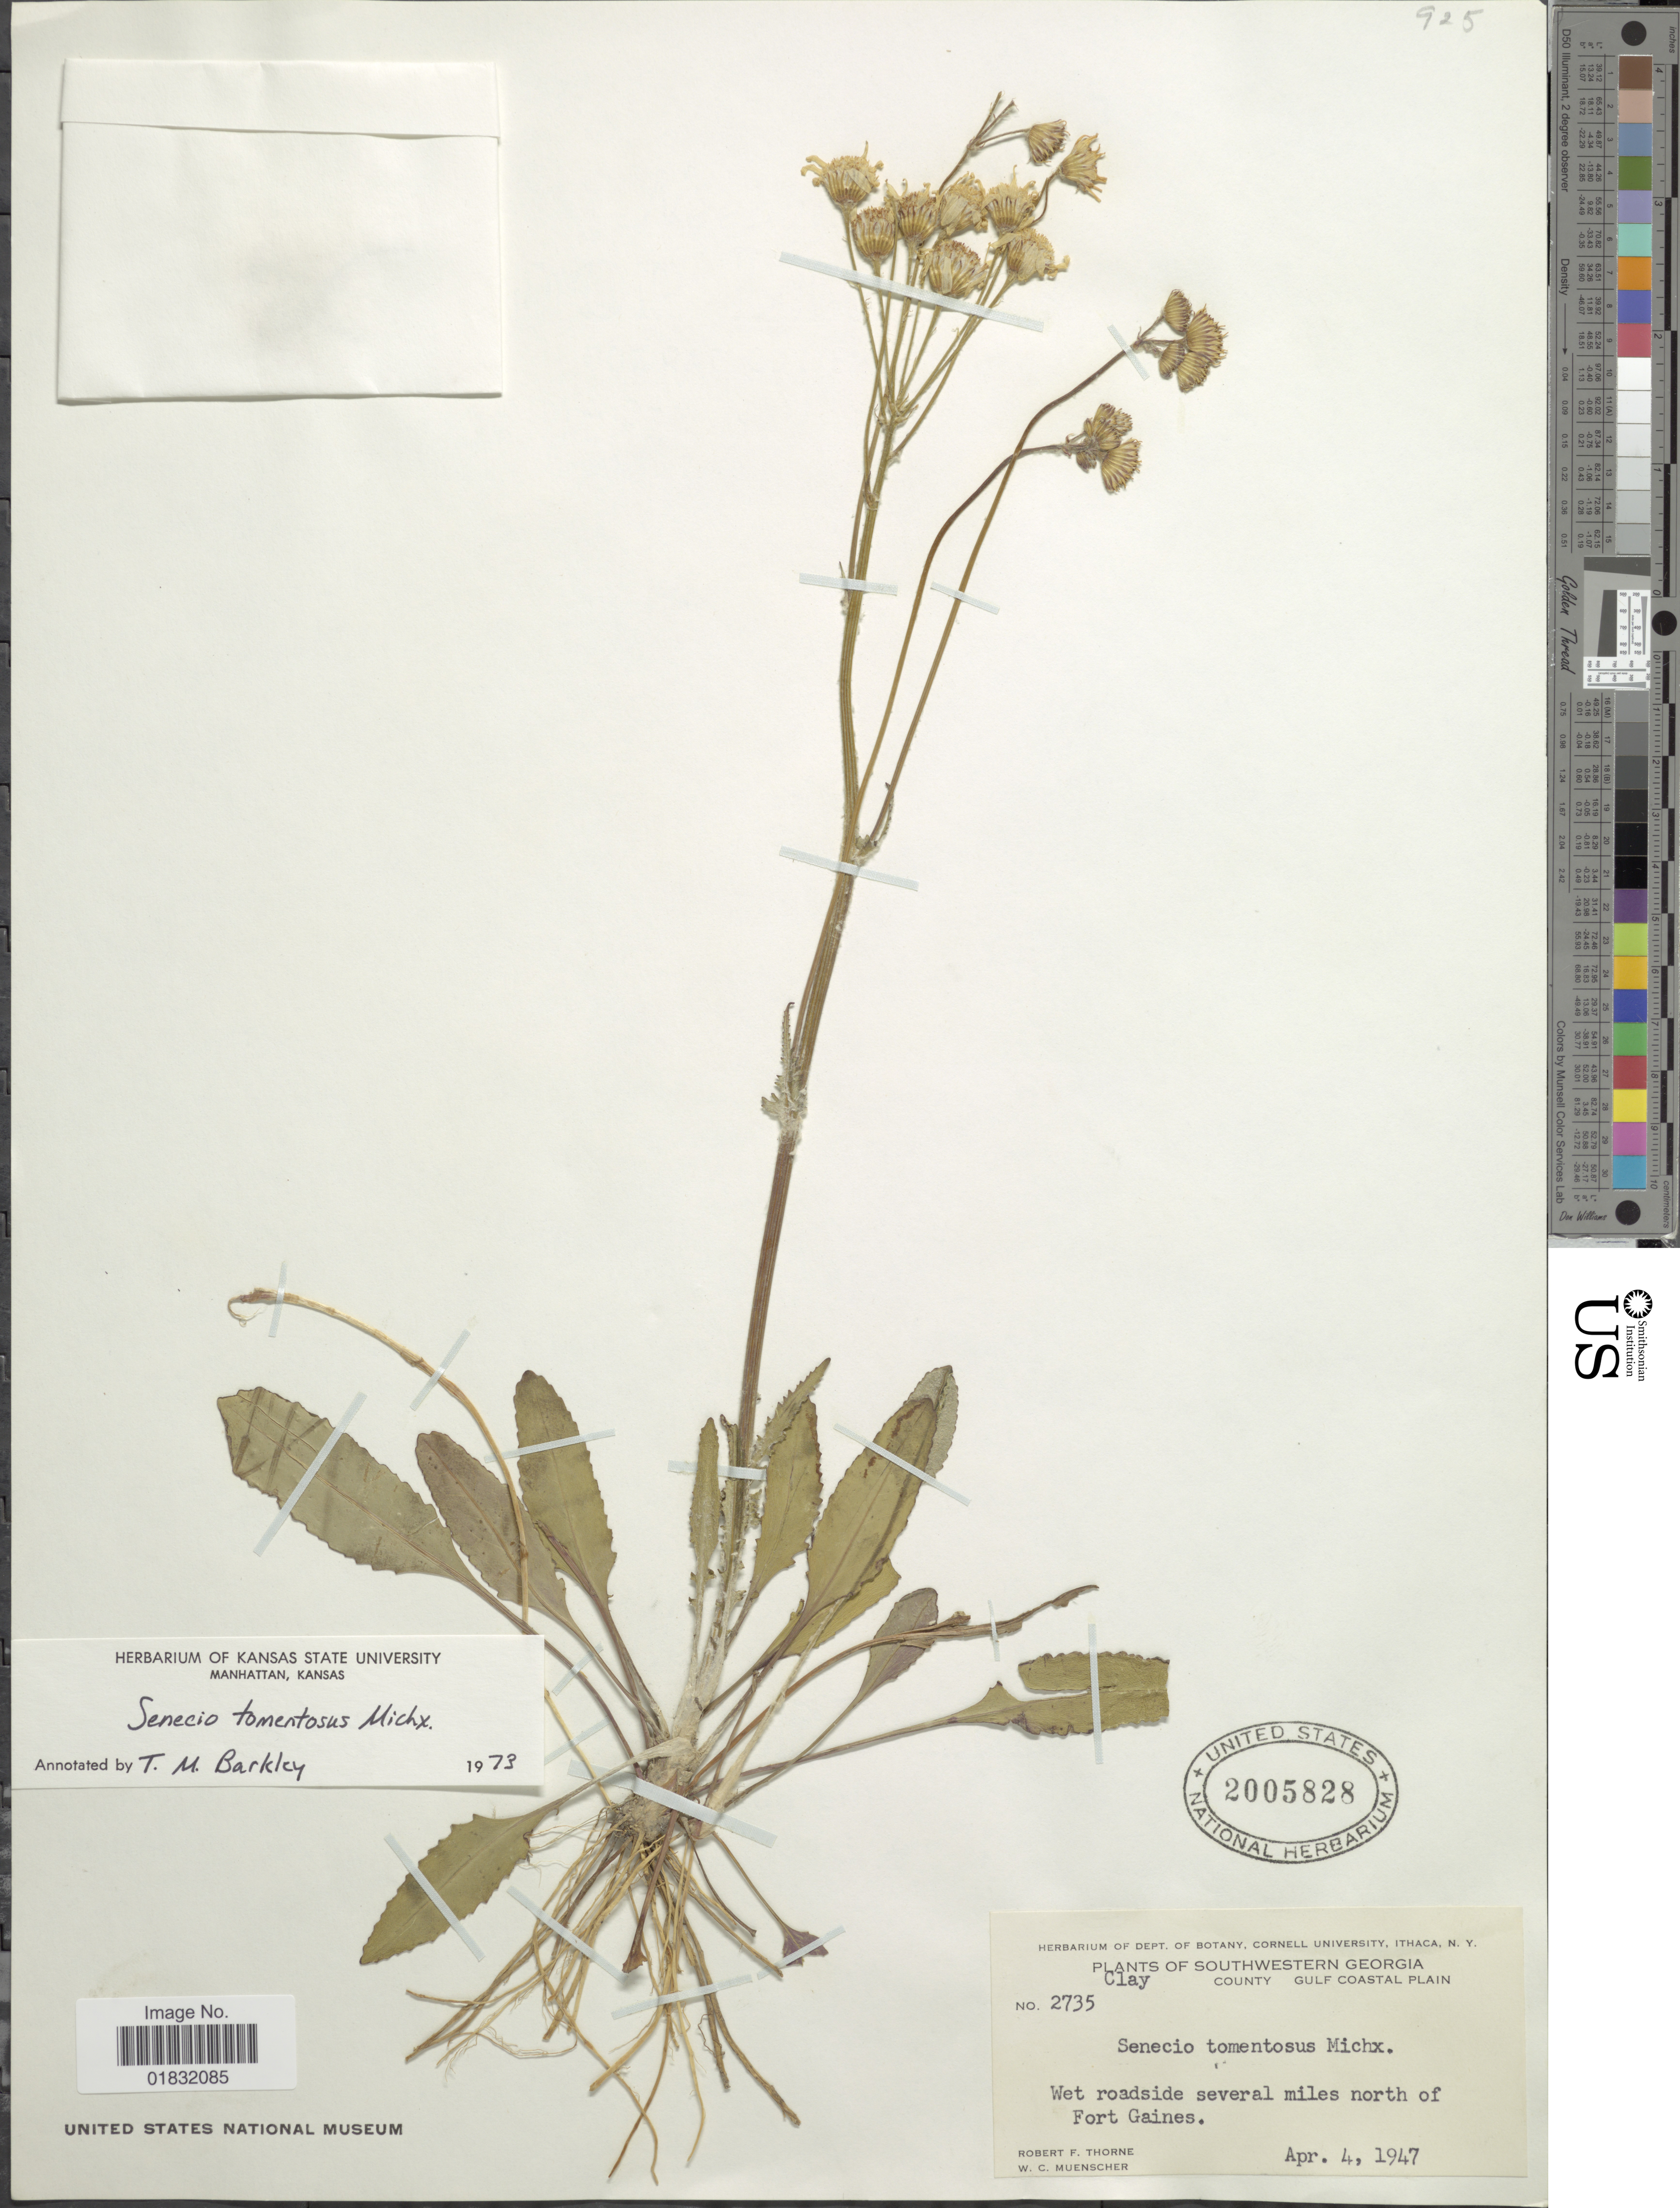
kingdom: Plantae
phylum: Tracheophyta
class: Magnoliopsida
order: Asterales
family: Asteraceae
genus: Packera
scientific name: Packera dubia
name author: (Spreng.) Trock & Mabb.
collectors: R. F. Thorne & W. Muenscher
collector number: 2735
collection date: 1947-04-04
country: United States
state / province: Georgia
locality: Southwestern Georgia, Clay County Gulf Coastal Plain, Wet roadside several miles north of Fort Gaines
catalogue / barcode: US 2005828